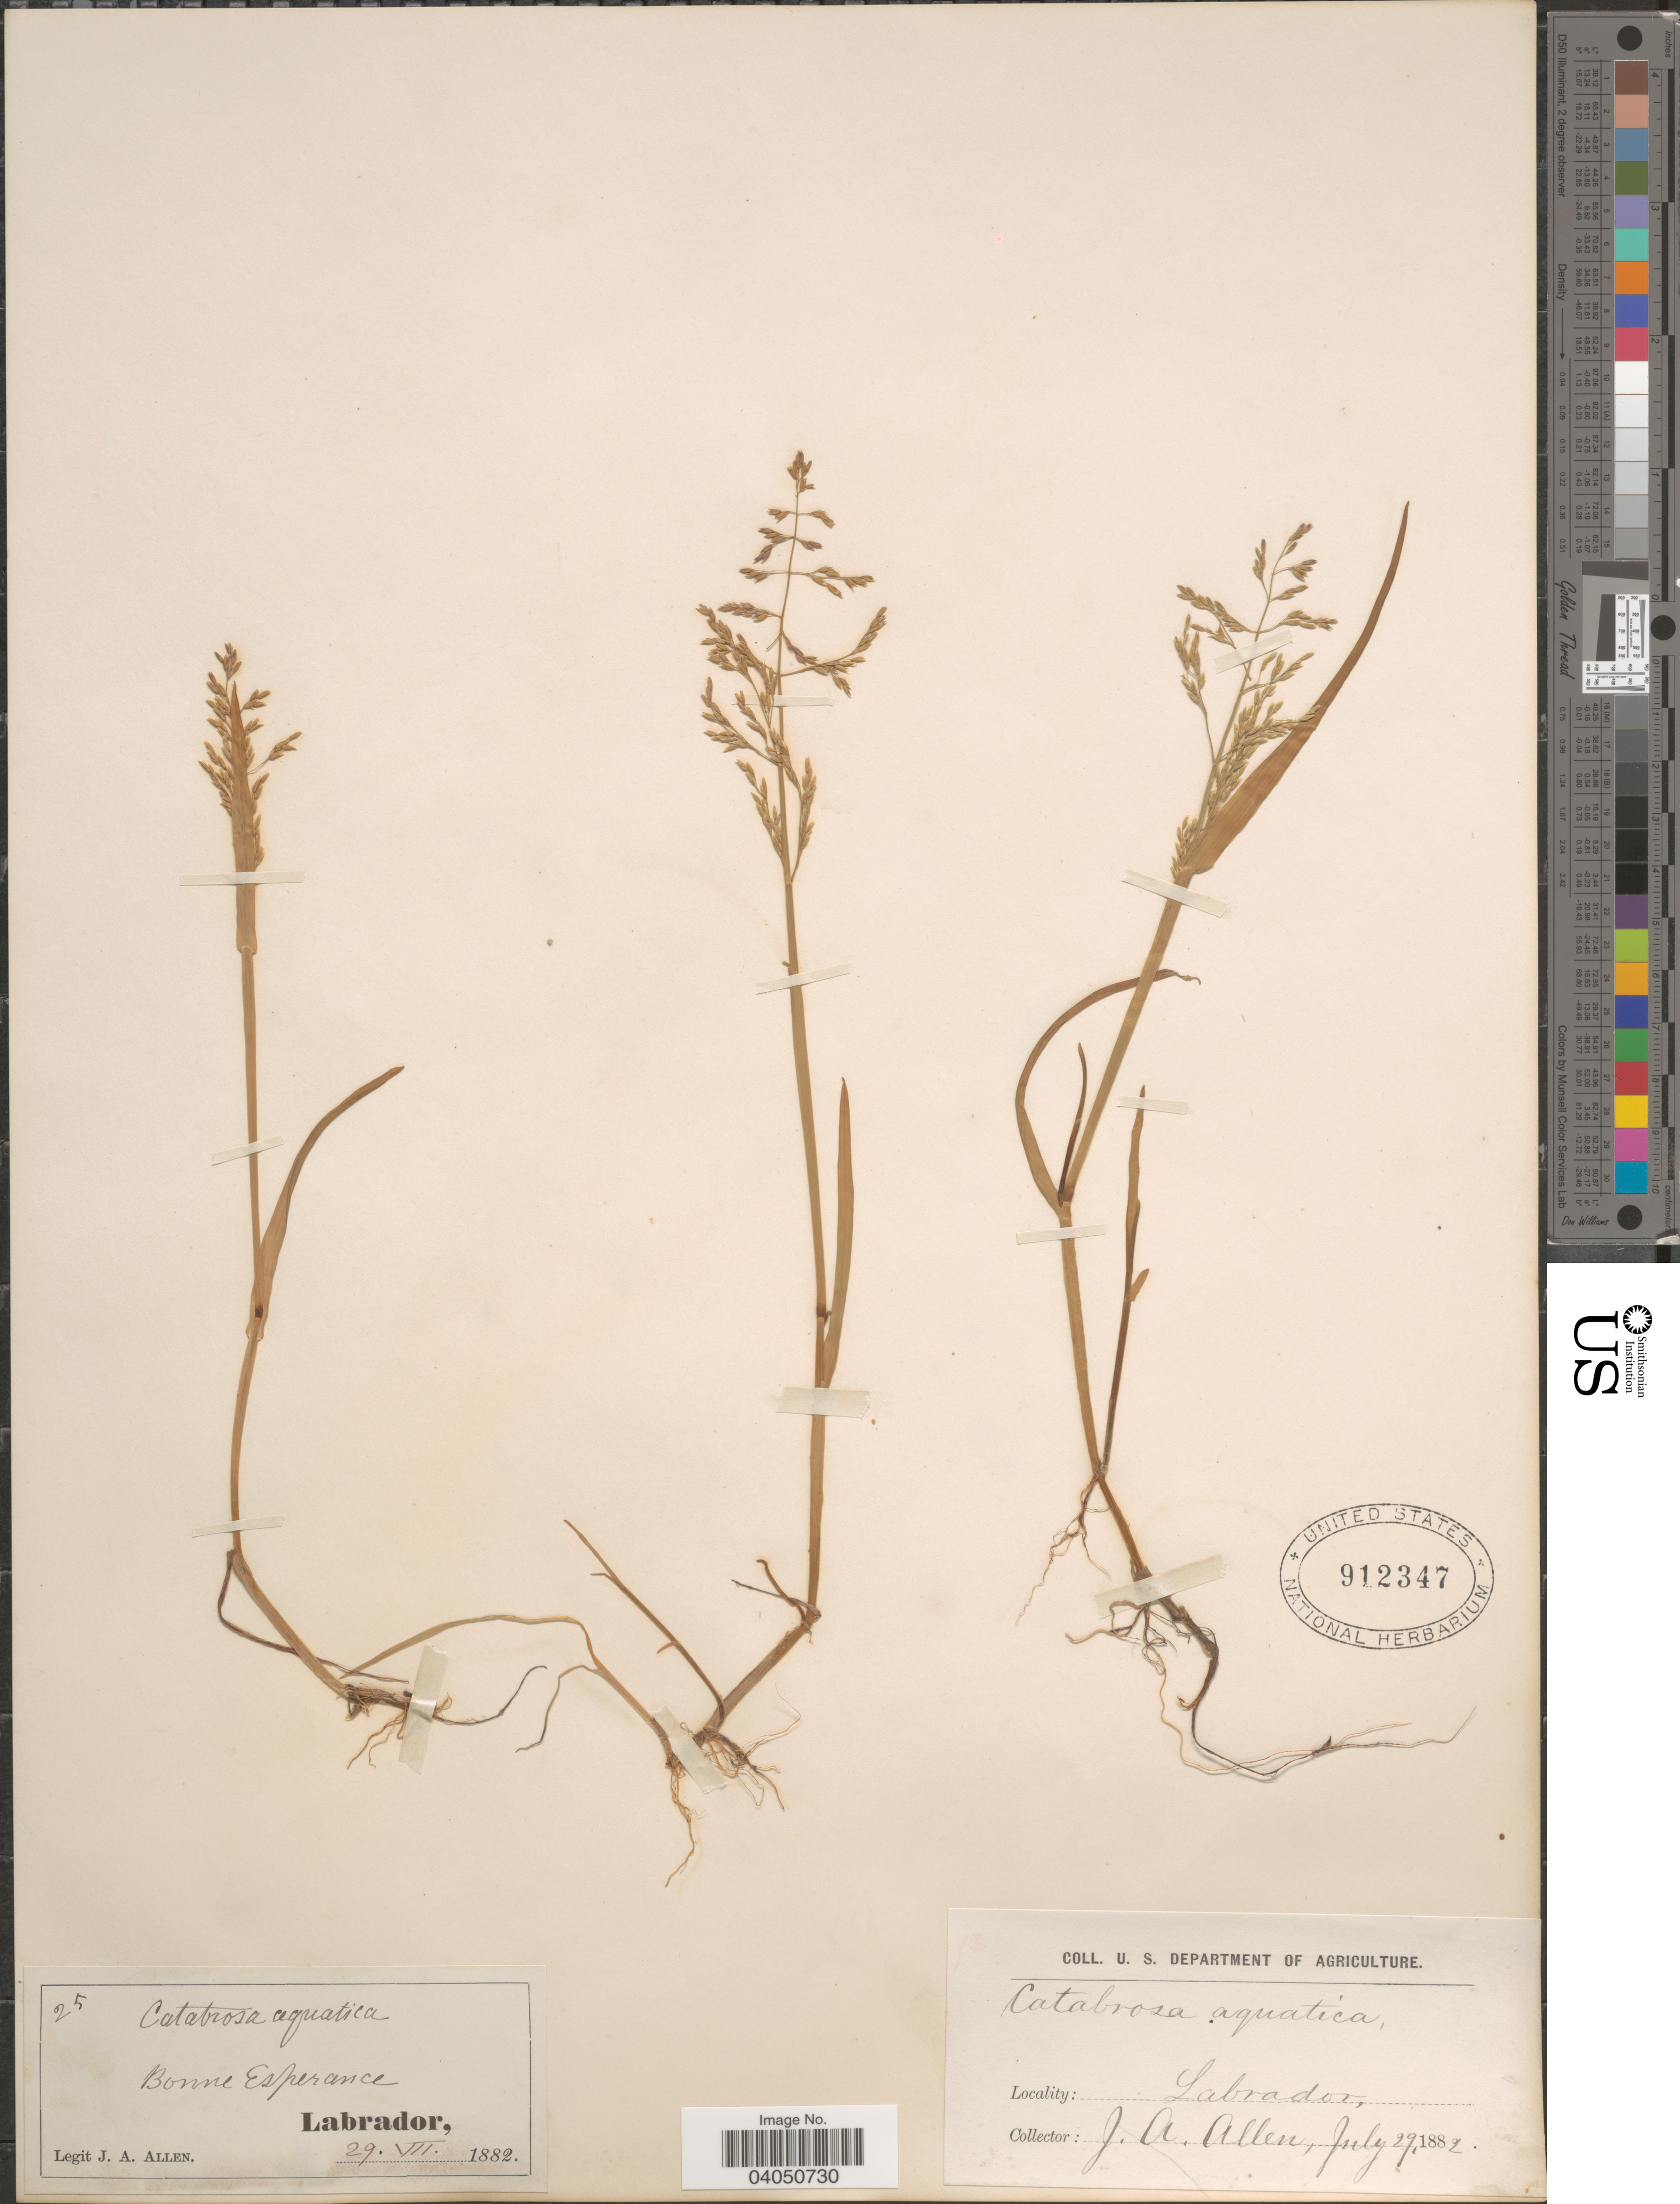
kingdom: Plantae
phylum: Tracheophyta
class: Liliopsida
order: Poales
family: Poaceae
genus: Catabrosa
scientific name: Catabrosa aquatica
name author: (L.) P. Beauv.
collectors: J. Allen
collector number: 25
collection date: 1882-07-29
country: Canada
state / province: Newfoundland and Labrador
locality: Bonne Esperance. Labrador.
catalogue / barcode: US 912347